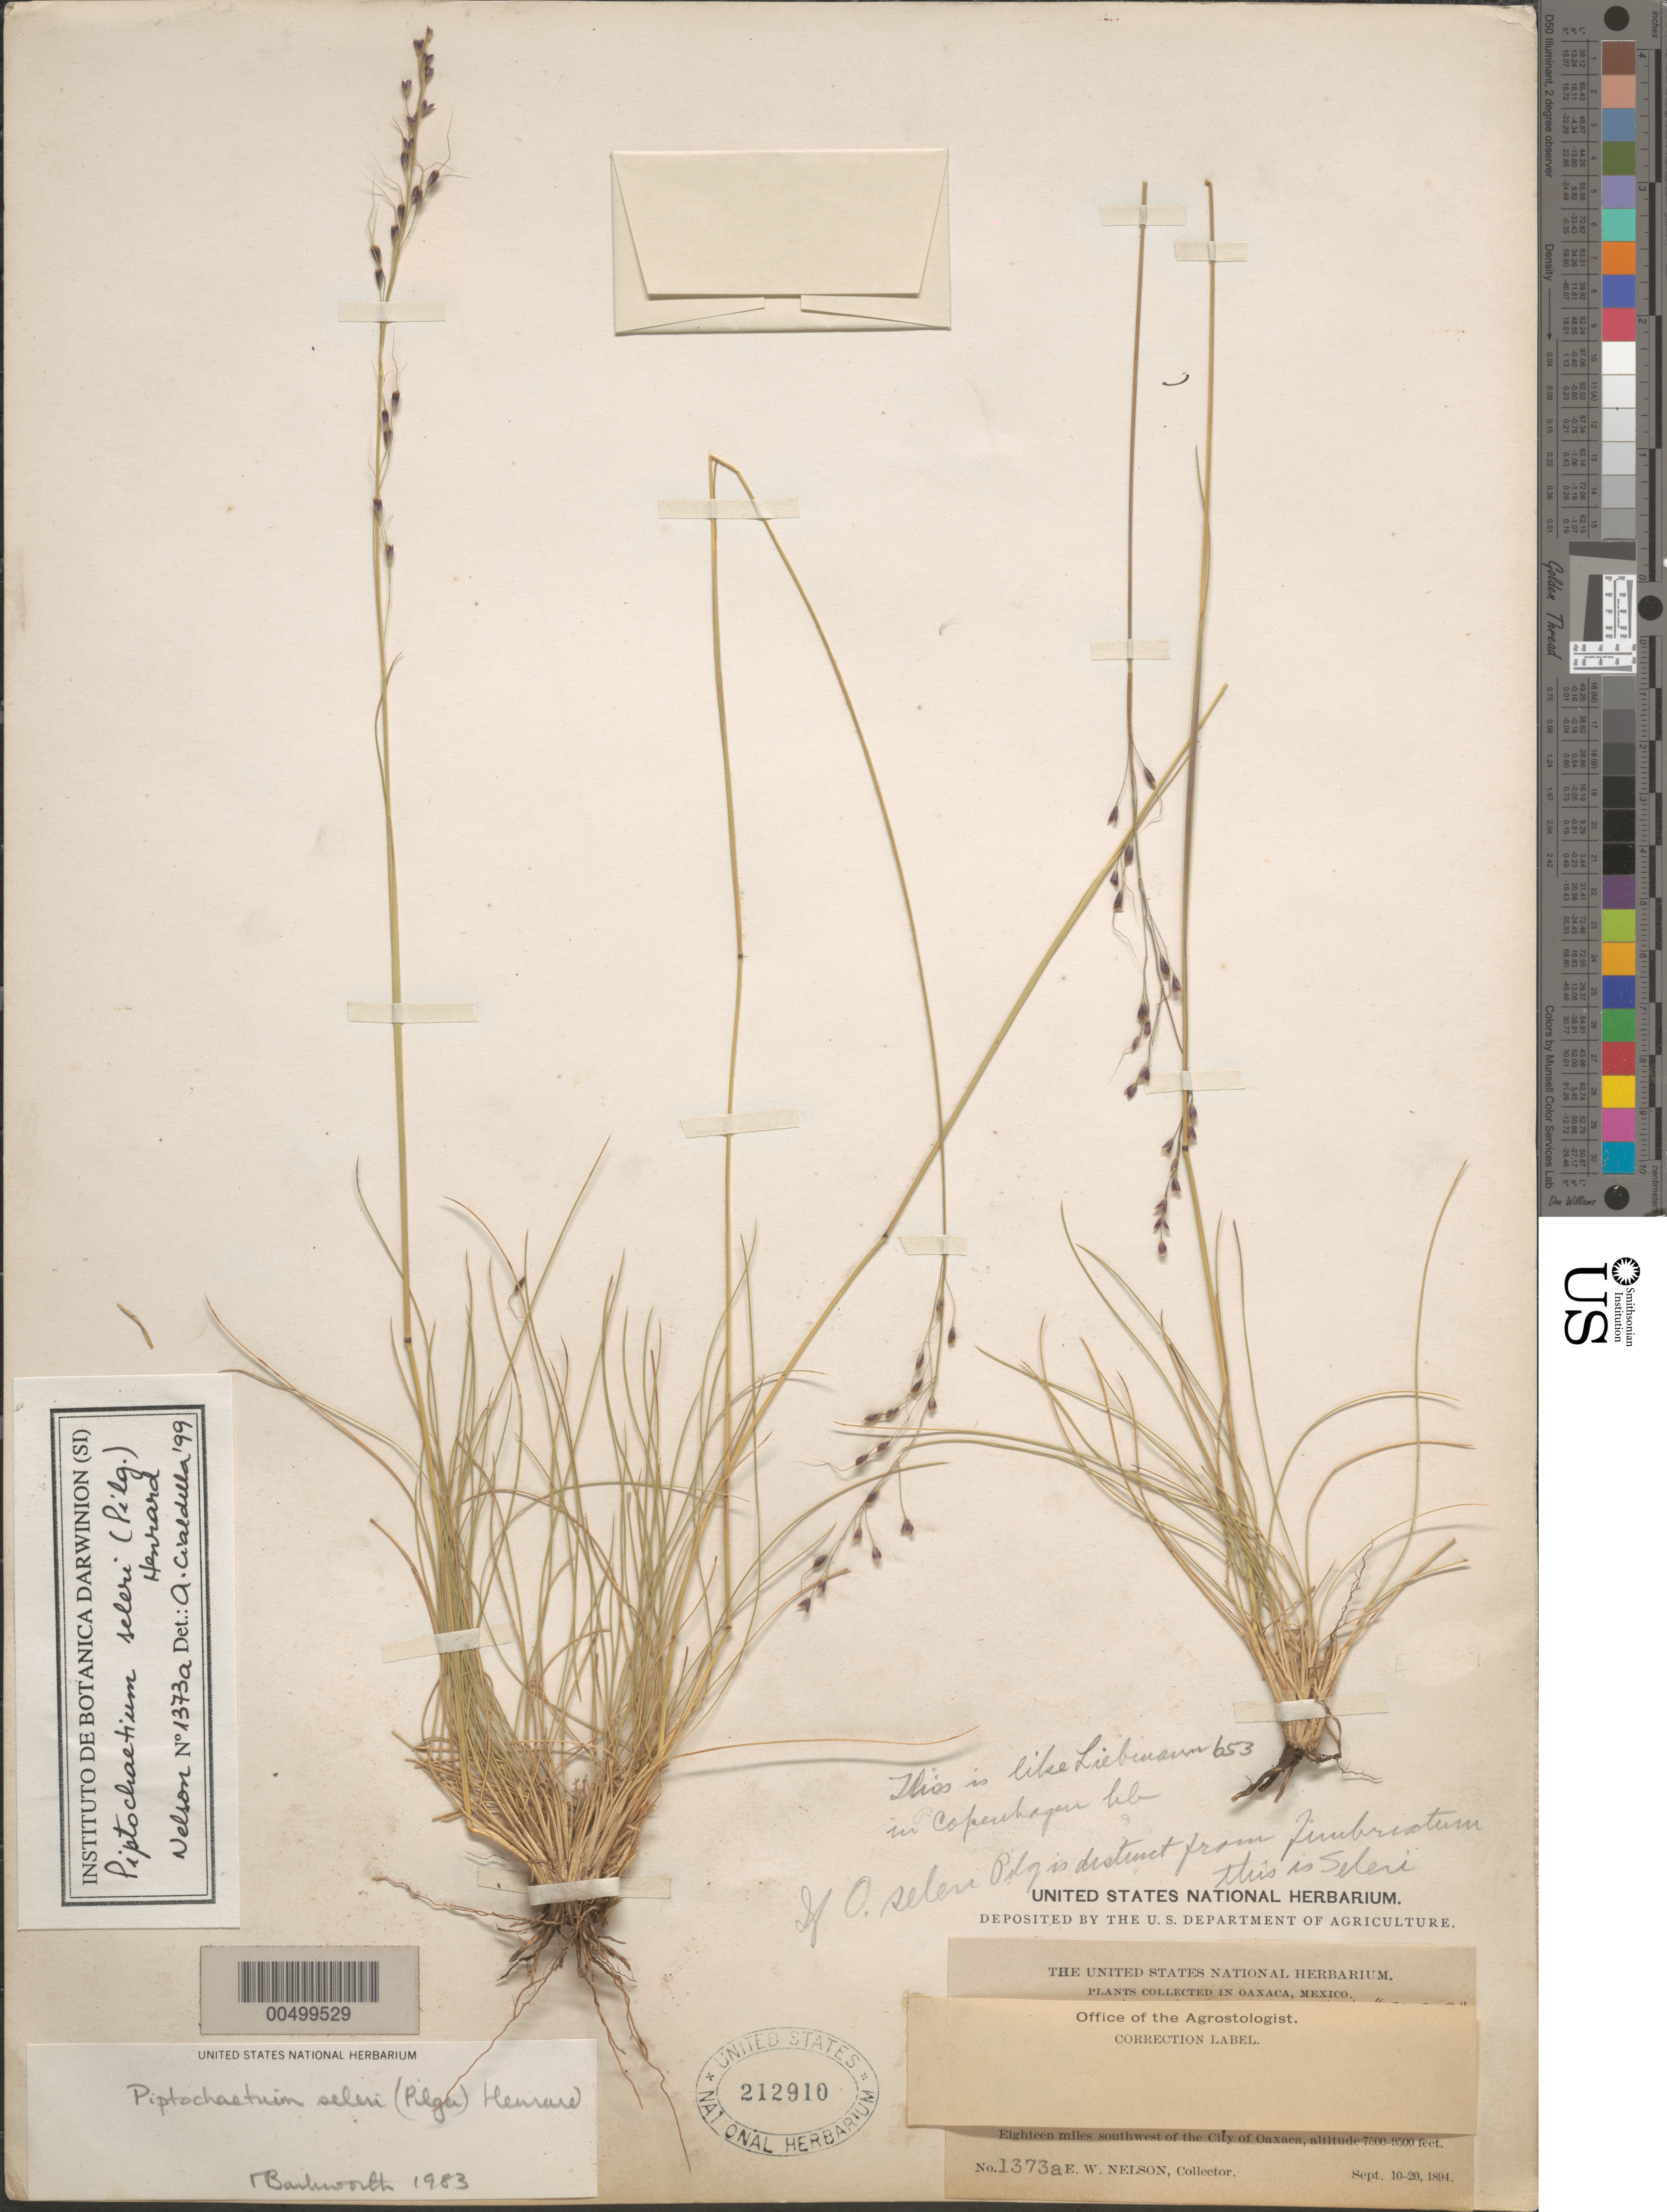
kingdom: Plantae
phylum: Tracheophyta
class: Liliopsida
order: Poales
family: Poaceae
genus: Piptochaetium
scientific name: Piptochaetium seleri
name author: (Pilg.) Henr.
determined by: Barkworth, M. E.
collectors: E. W. Nelson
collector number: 1373a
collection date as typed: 10 Sep 1894 to 20 Sep 1894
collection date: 1894-09-10/1894-09-20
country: Mexico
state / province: Oaxaca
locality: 18 mi SW of the city of Oaxaca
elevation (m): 2286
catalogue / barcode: US 212910